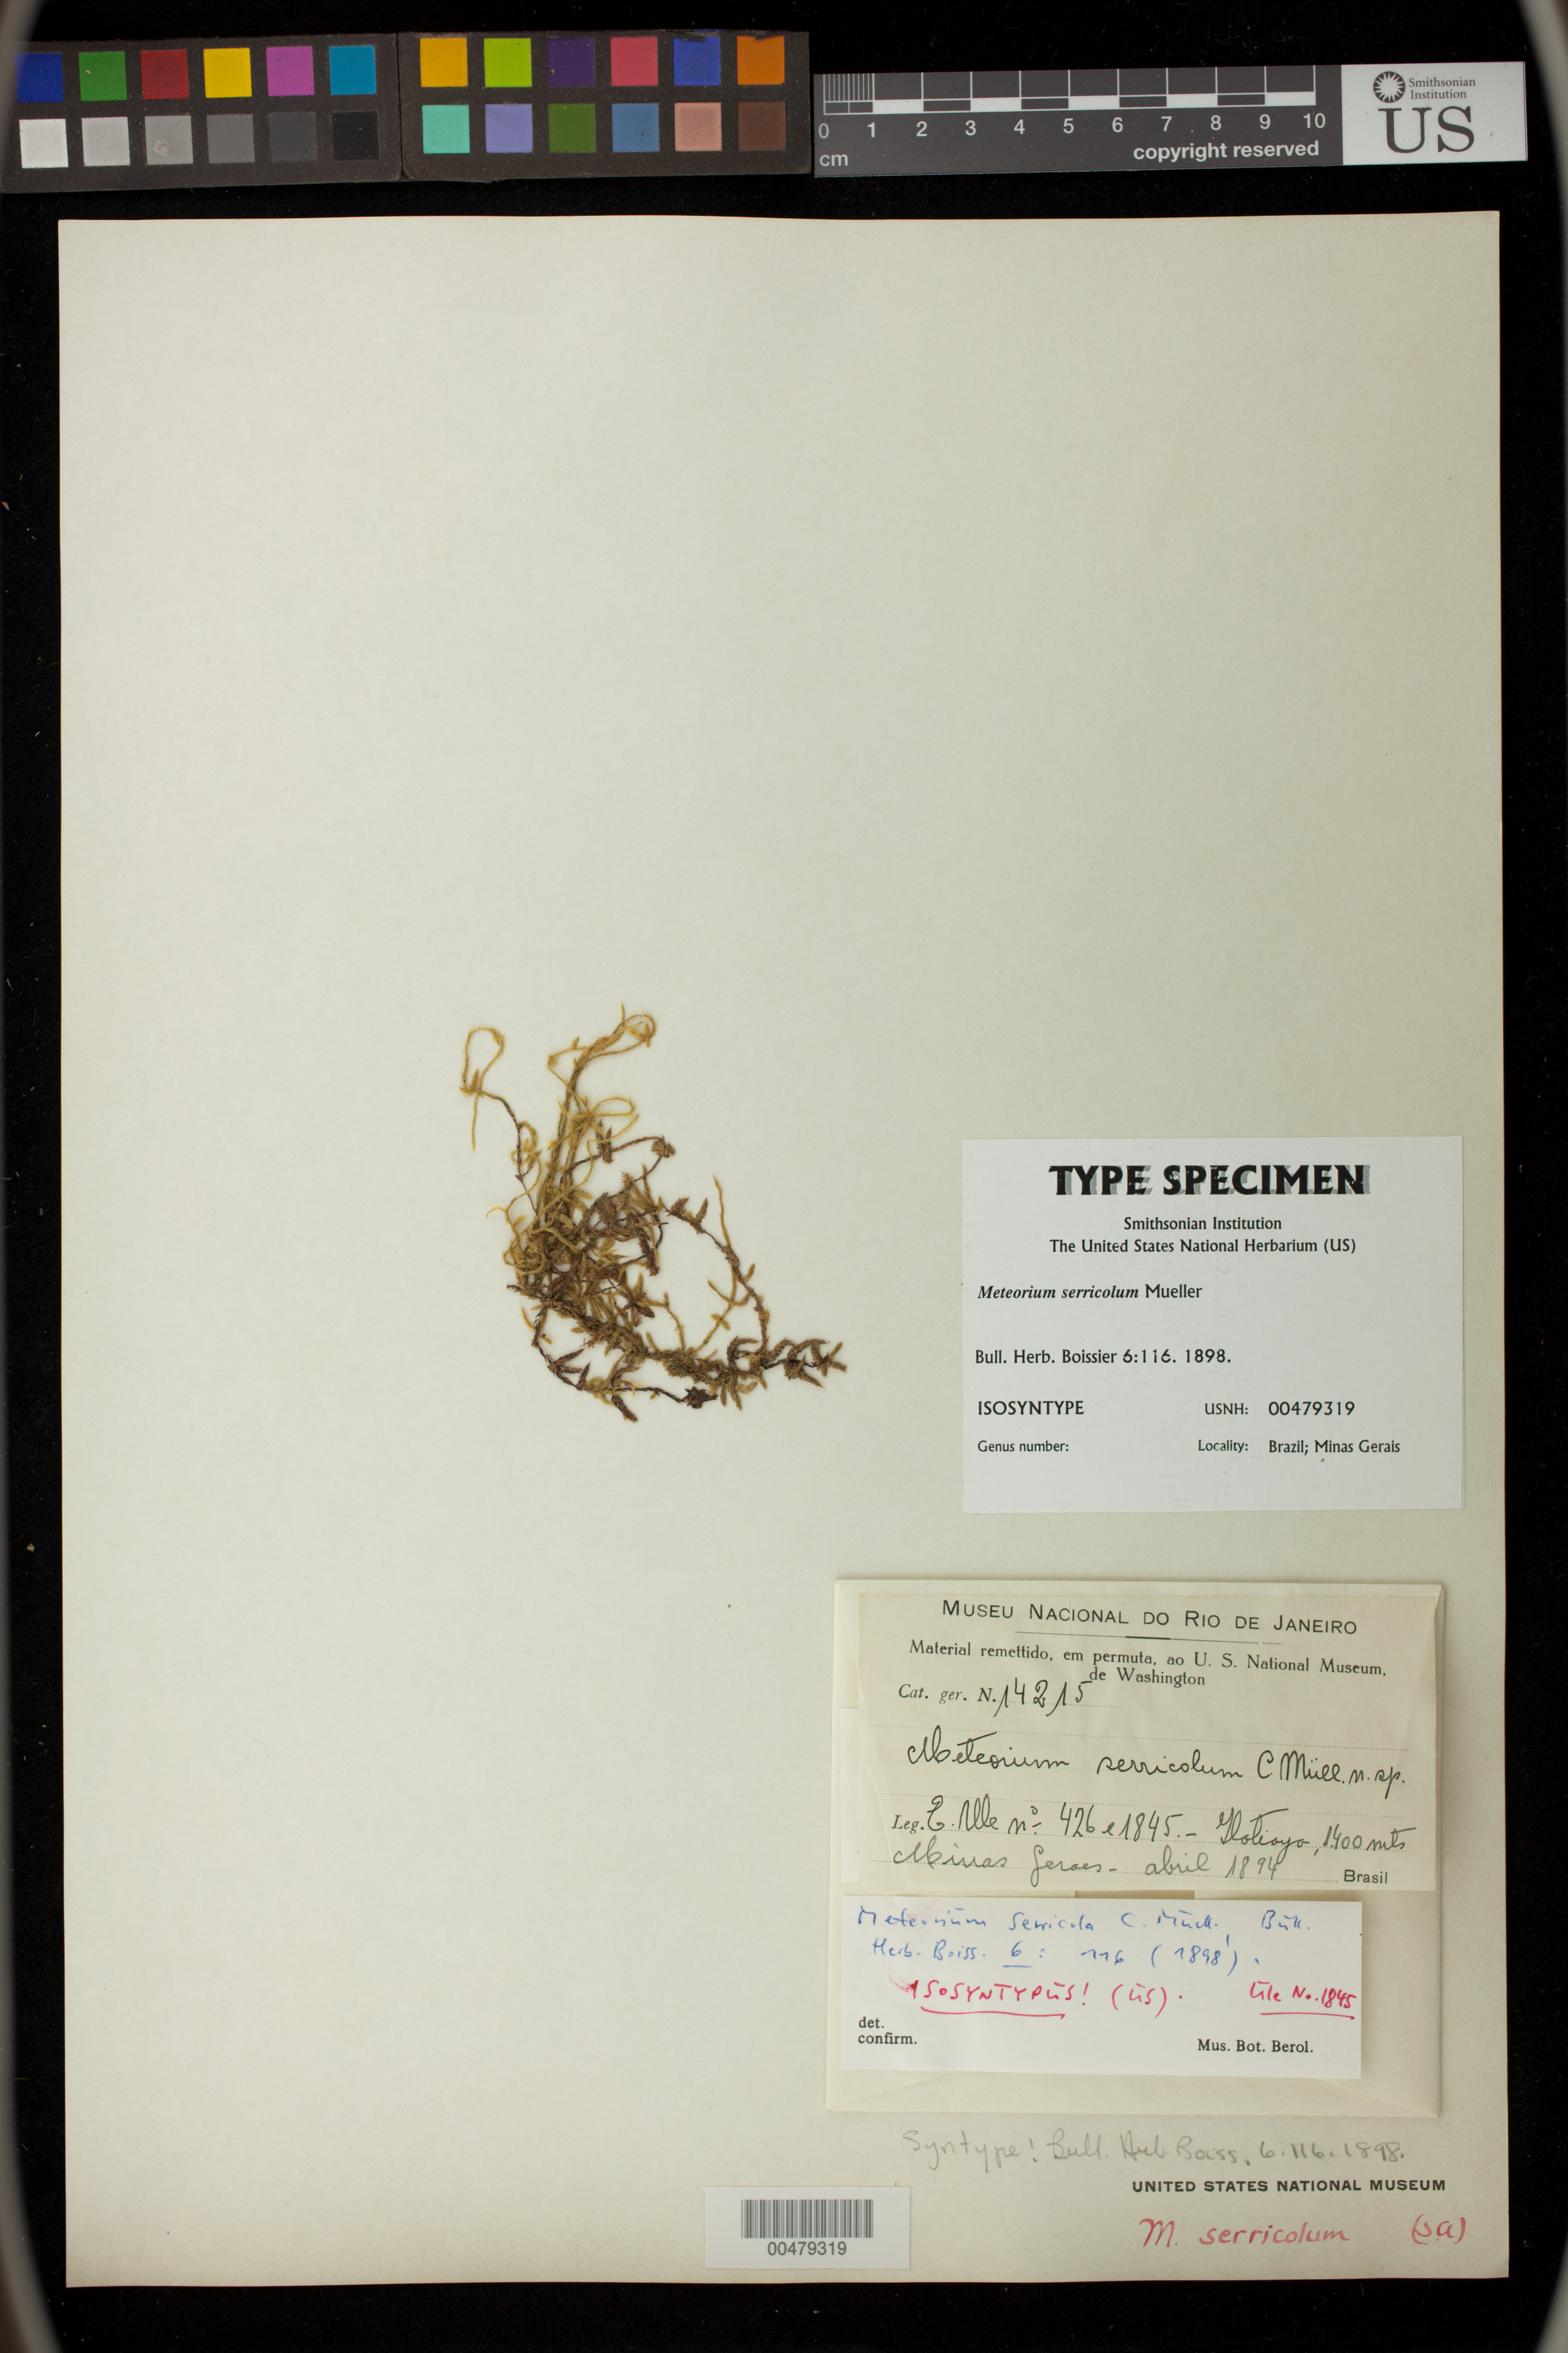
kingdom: Plantae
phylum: Bryophyta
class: Bryopsida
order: Hypnales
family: Meteoriaceae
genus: Meteorium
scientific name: Meteorium serricola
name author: Müll. Hal.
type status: Isosyntype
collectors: E. H. Ule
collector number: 14215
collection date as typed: Apr 1894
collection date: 1894-04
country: Brazil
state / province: Minas Gerais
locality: Glotioyo.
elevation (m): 1400